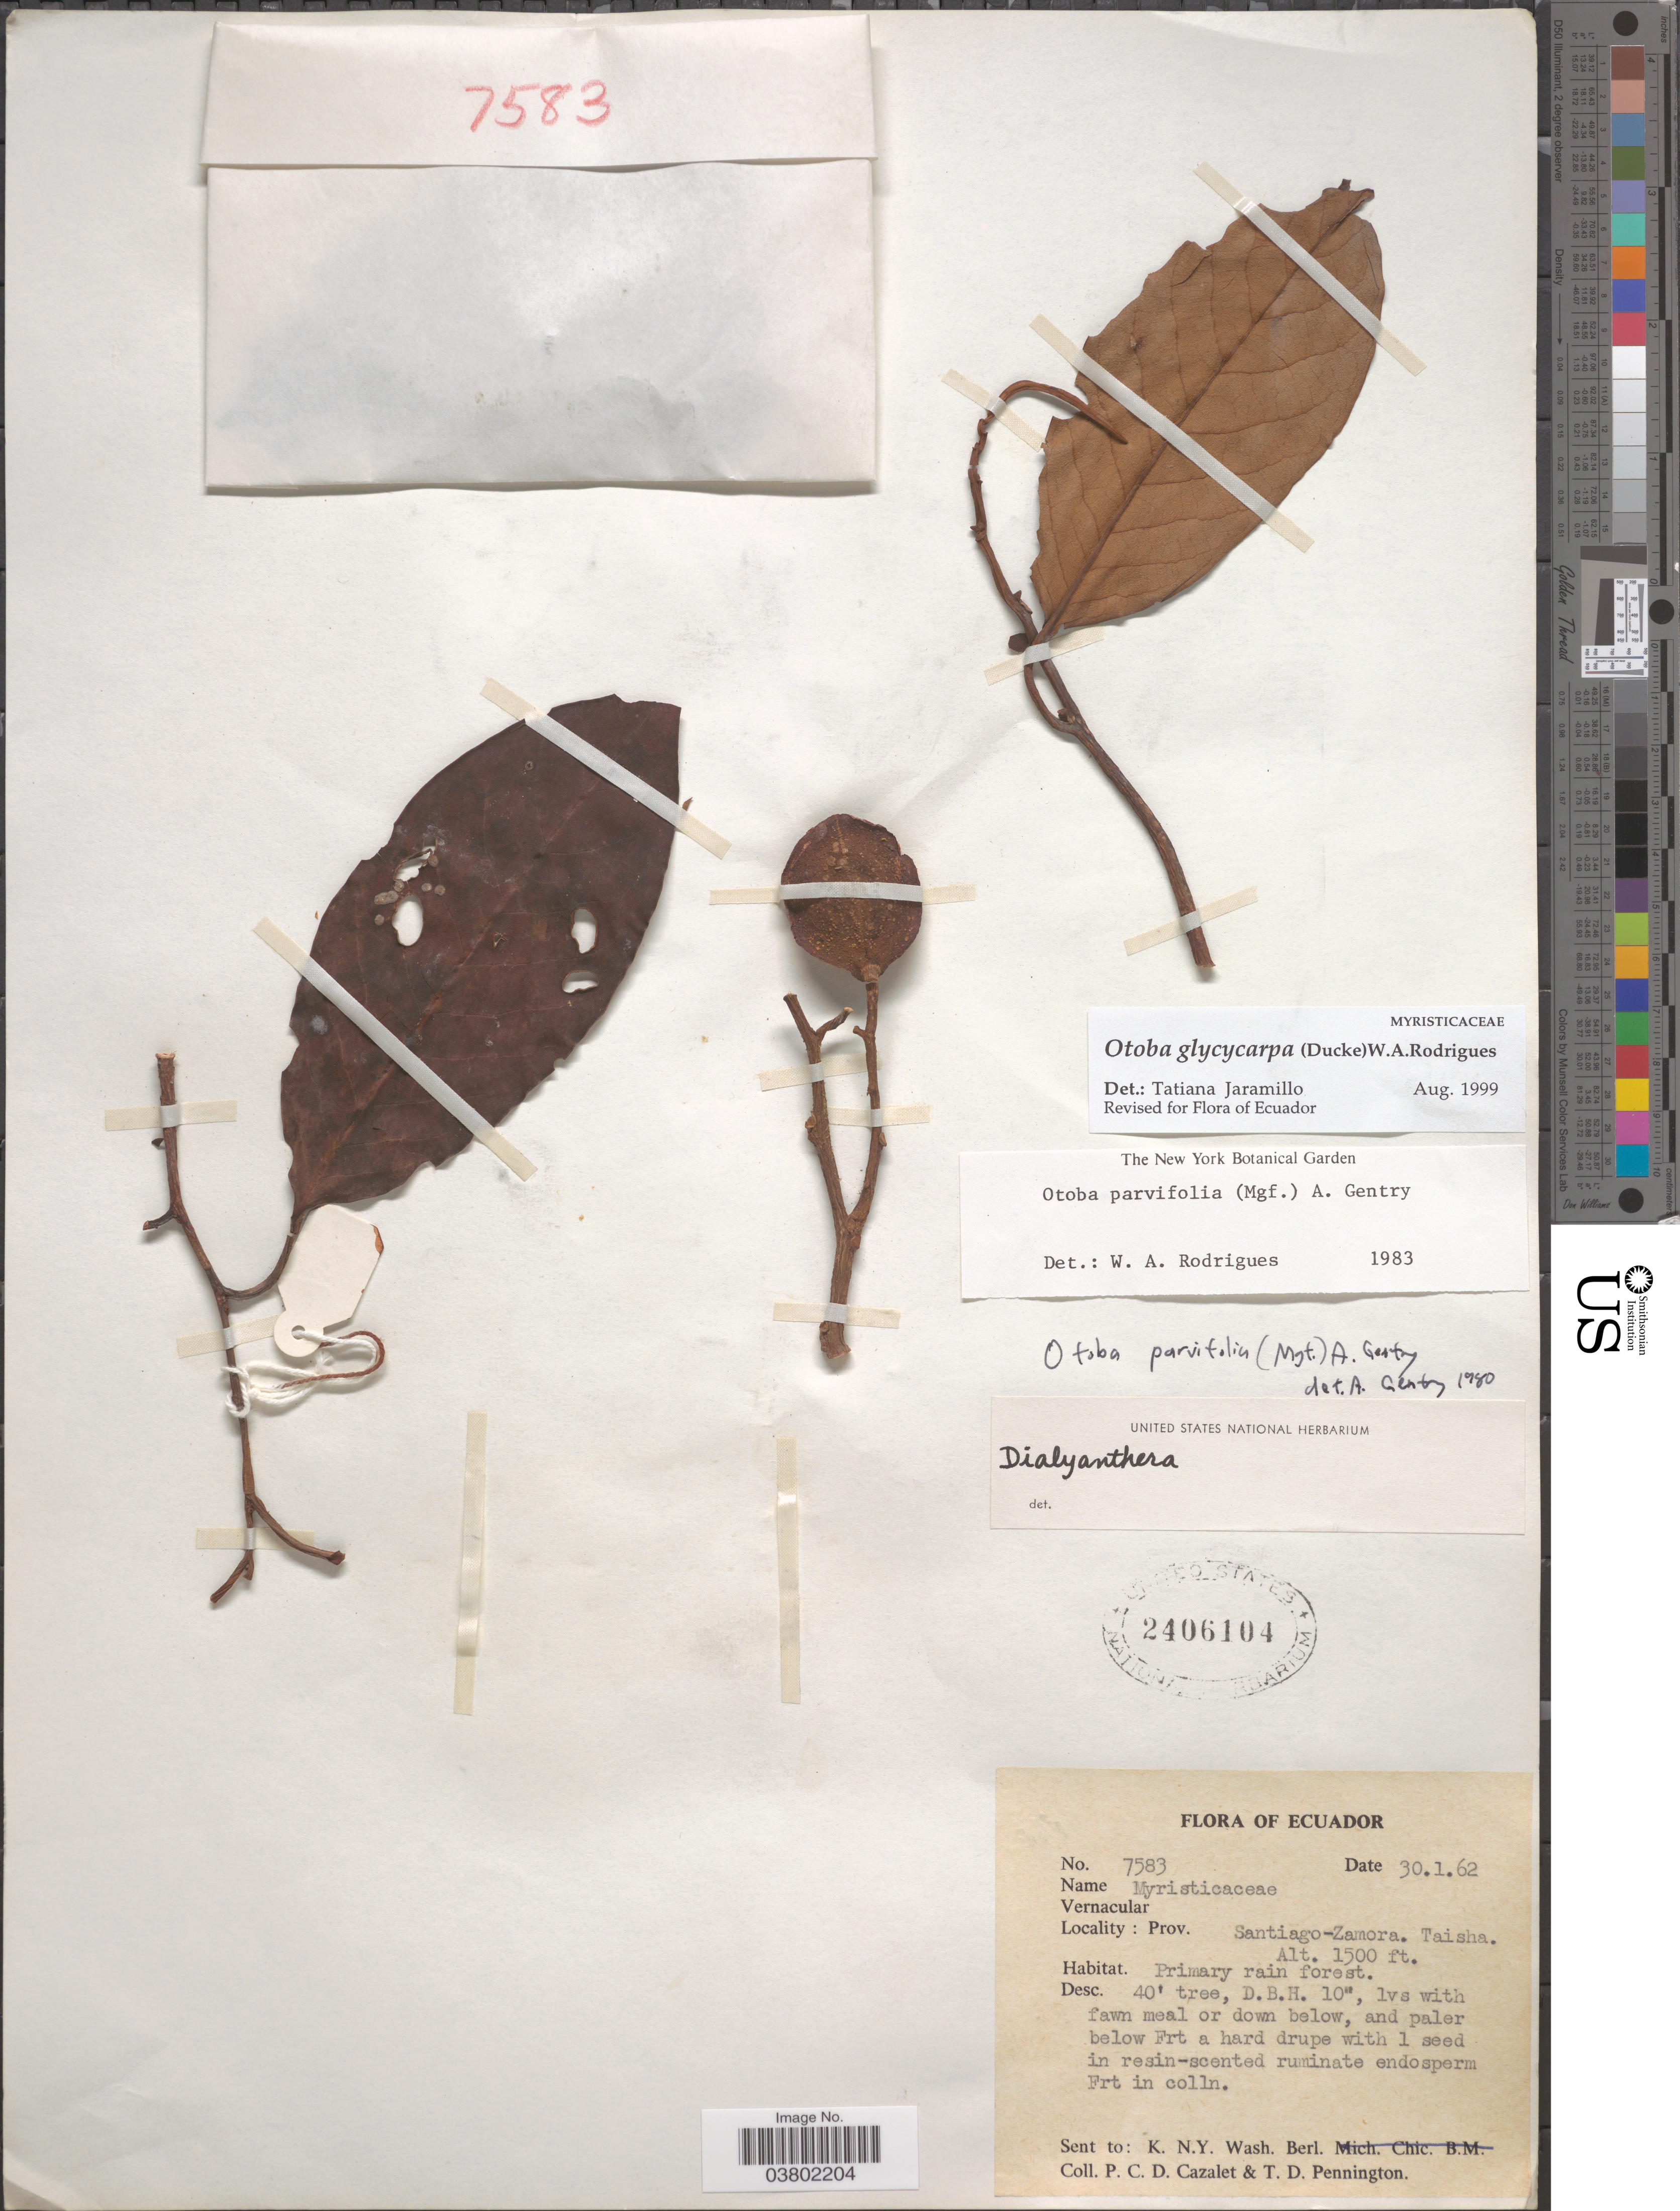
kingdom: Plantae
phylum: Tracheophyta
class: Magnoliopsida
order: Magnoliales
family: Myristicaceae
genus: Otoba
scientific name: Otoba glycycarpa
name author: (Ducke) W.A. Rodrigues & T.S. Jaram.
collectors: P. C. D. Cazalet & T. D. Pennington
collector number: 7583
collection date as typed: Transcribed d/m/y: 30/1/62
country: Ecuador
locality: Prov. Santiago - Zamora. Taisha.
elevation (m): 457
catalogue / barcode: US 2406104